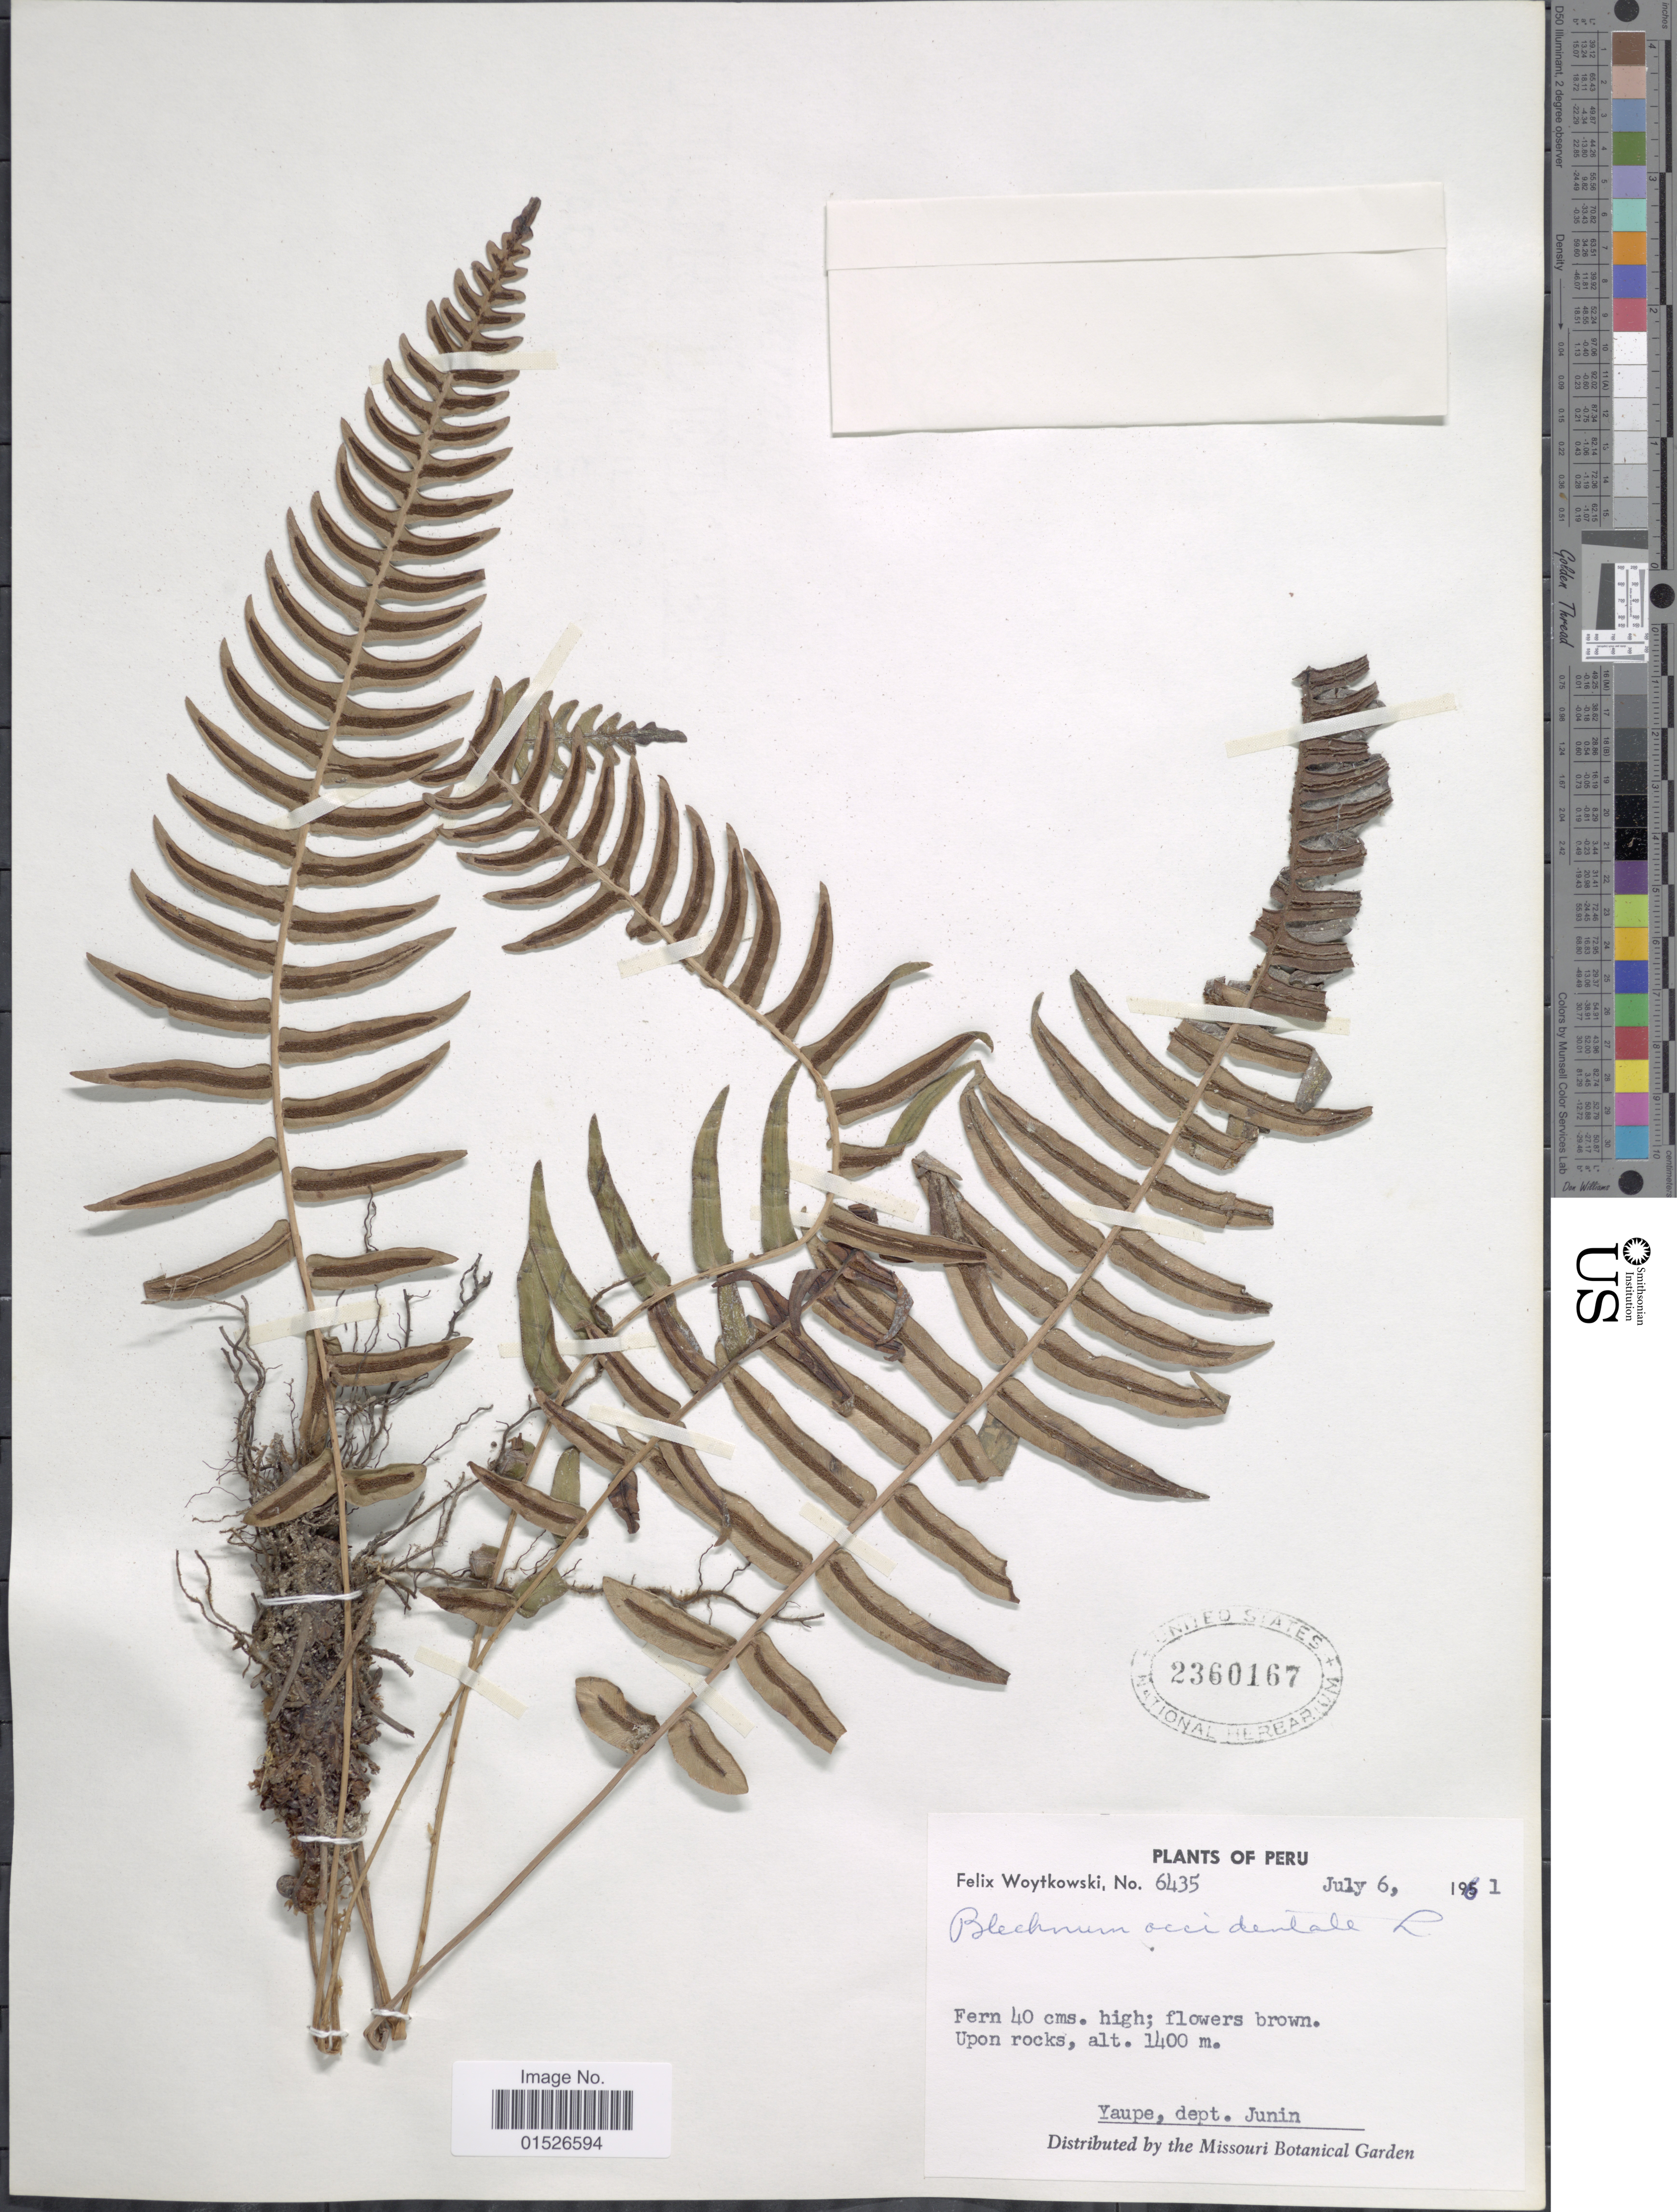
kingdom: Plantae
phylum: Tracheophyta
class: Polypodiopsida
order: Polypodiales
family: Blechnaceae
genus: Blechnum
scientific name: Blechnum occidentale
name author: L.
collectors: F. Woytkowski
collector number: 6435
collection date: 1961-07-06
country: Peru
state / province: Junín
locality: Yaupe, dept. Junin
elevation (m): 1400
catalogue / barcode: US 2360167